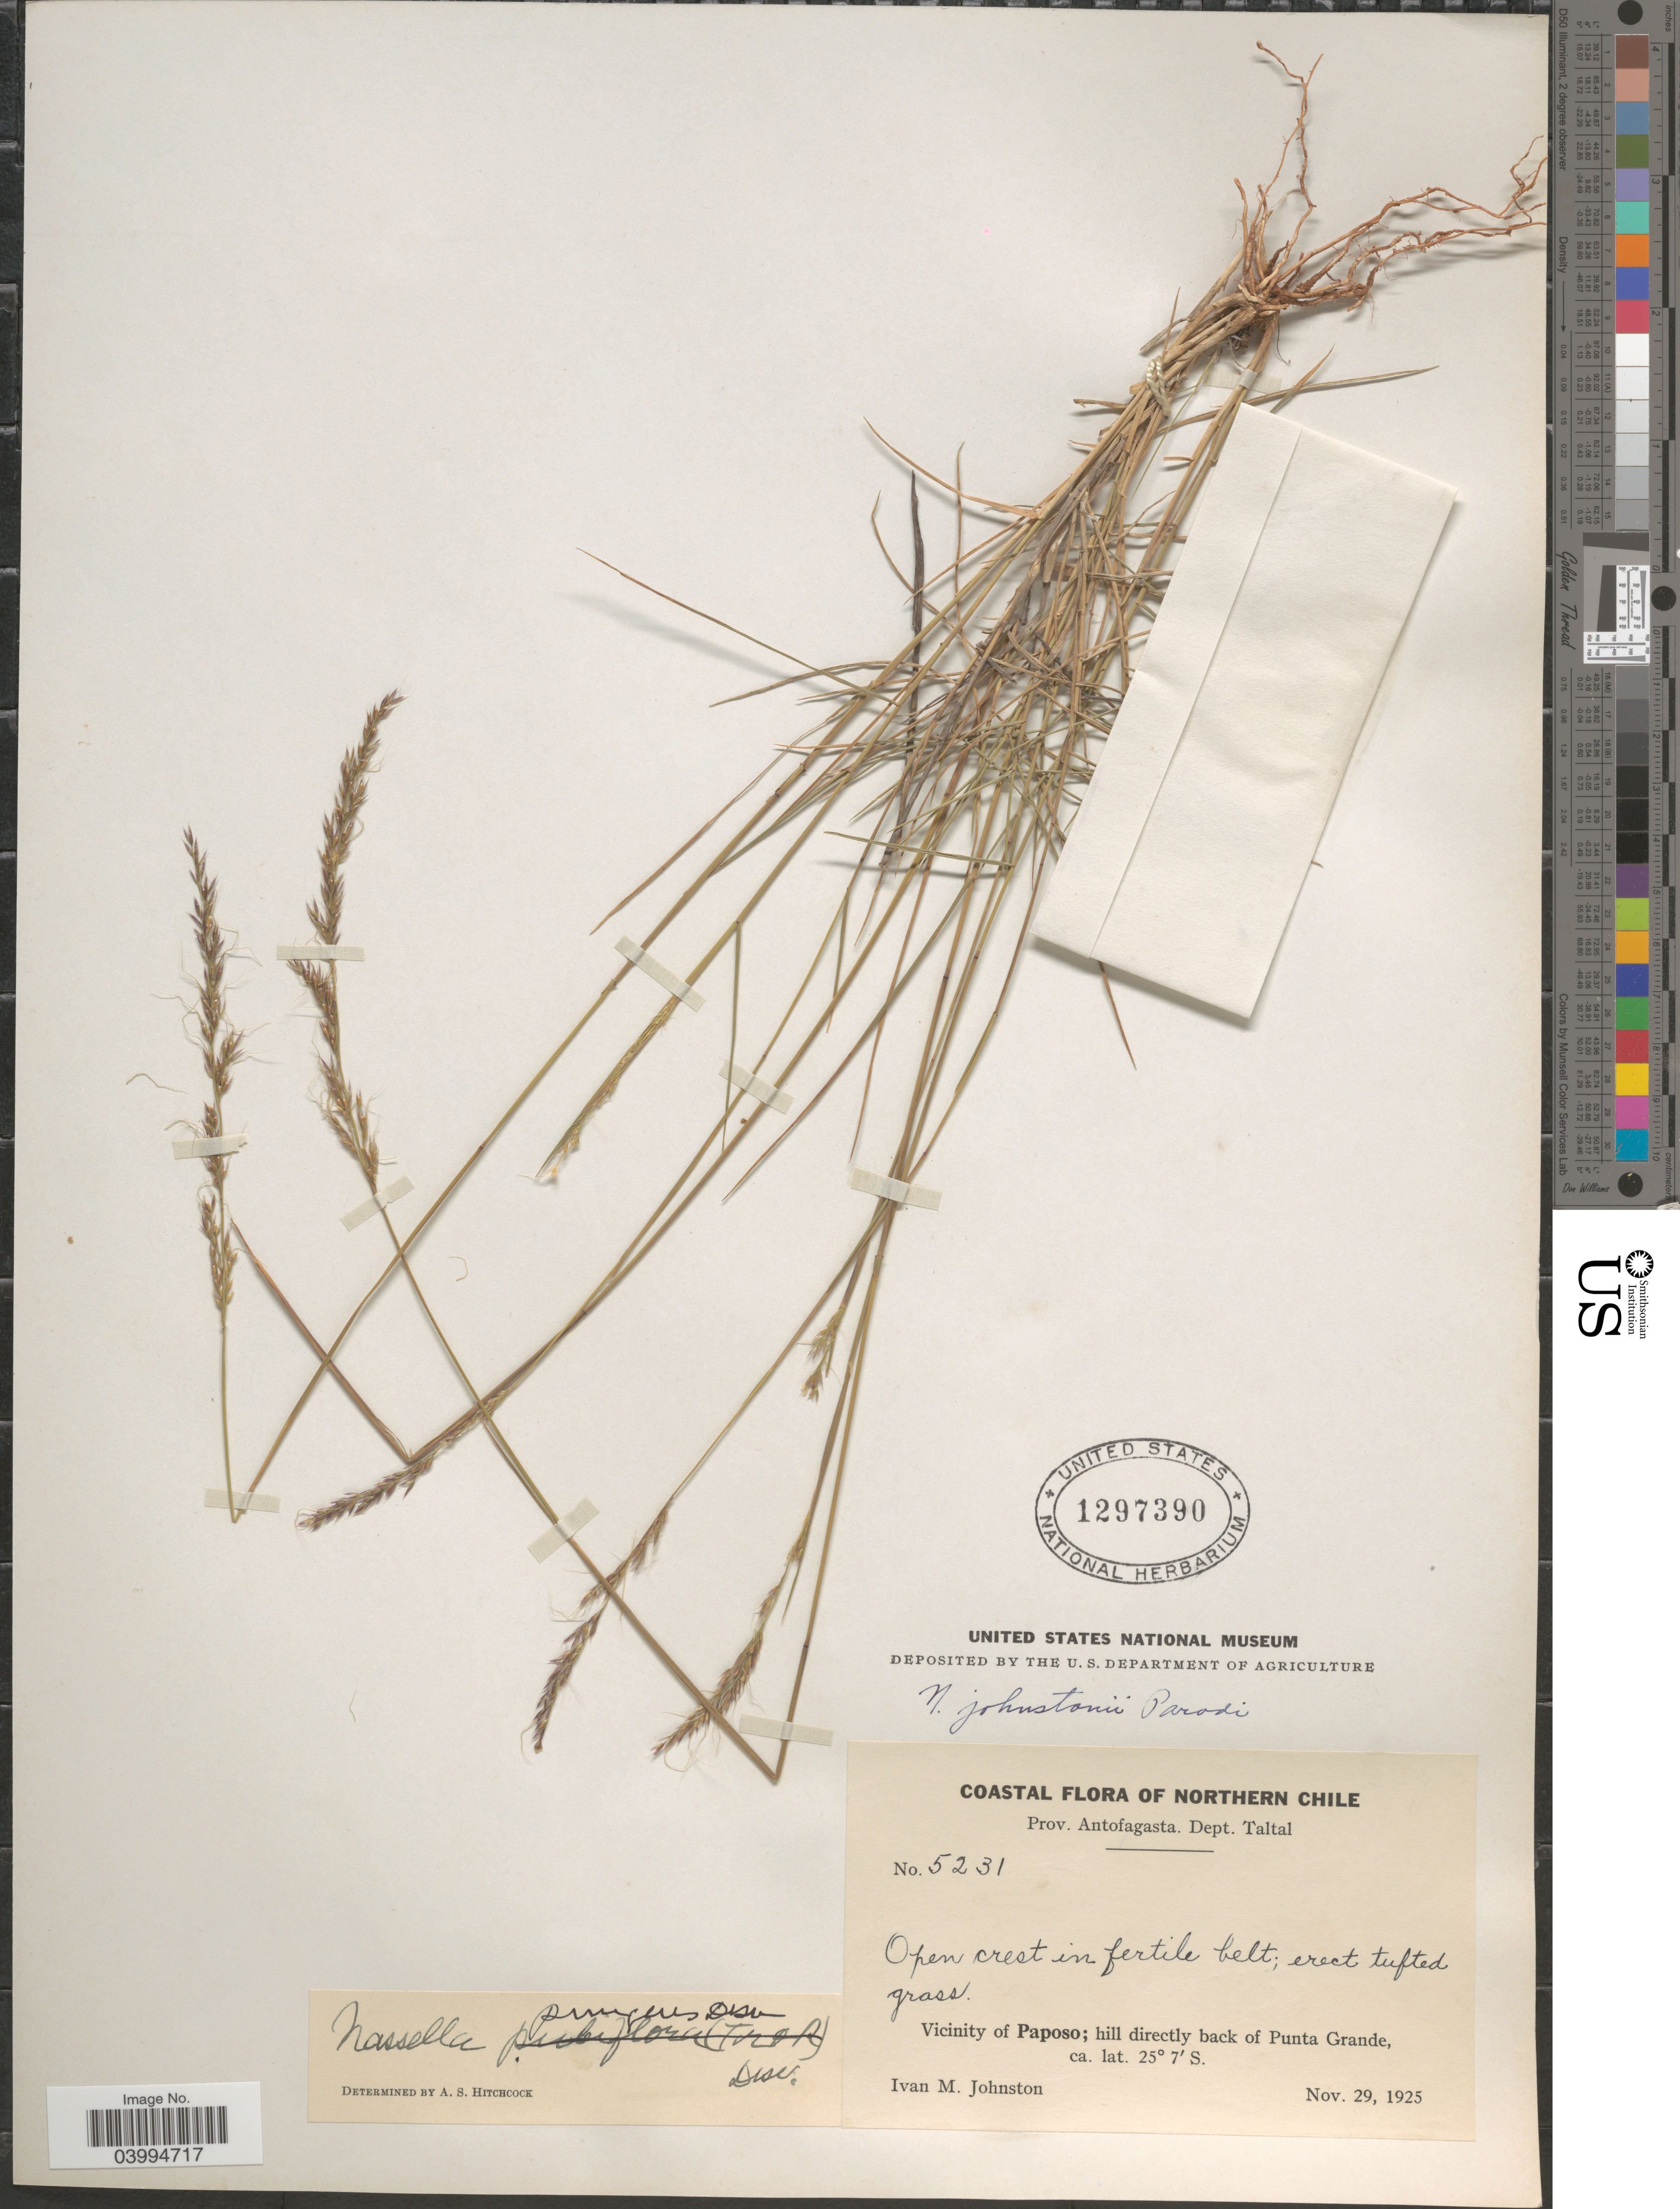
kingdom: Plantae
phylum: Tracheophyta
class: Liliopsida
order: Poales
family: Poaceae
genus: Nassella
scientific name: Nassella pungens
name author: É. Desv.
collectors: I.M. Johnston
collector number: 5231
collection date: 1925-11-29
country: Chile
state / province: Antofagasta (II)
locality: Northern Chile. Dept. Taltal. Vicinity of Paposo; hill directly back of Punta Grande.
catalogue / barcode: US 1297390